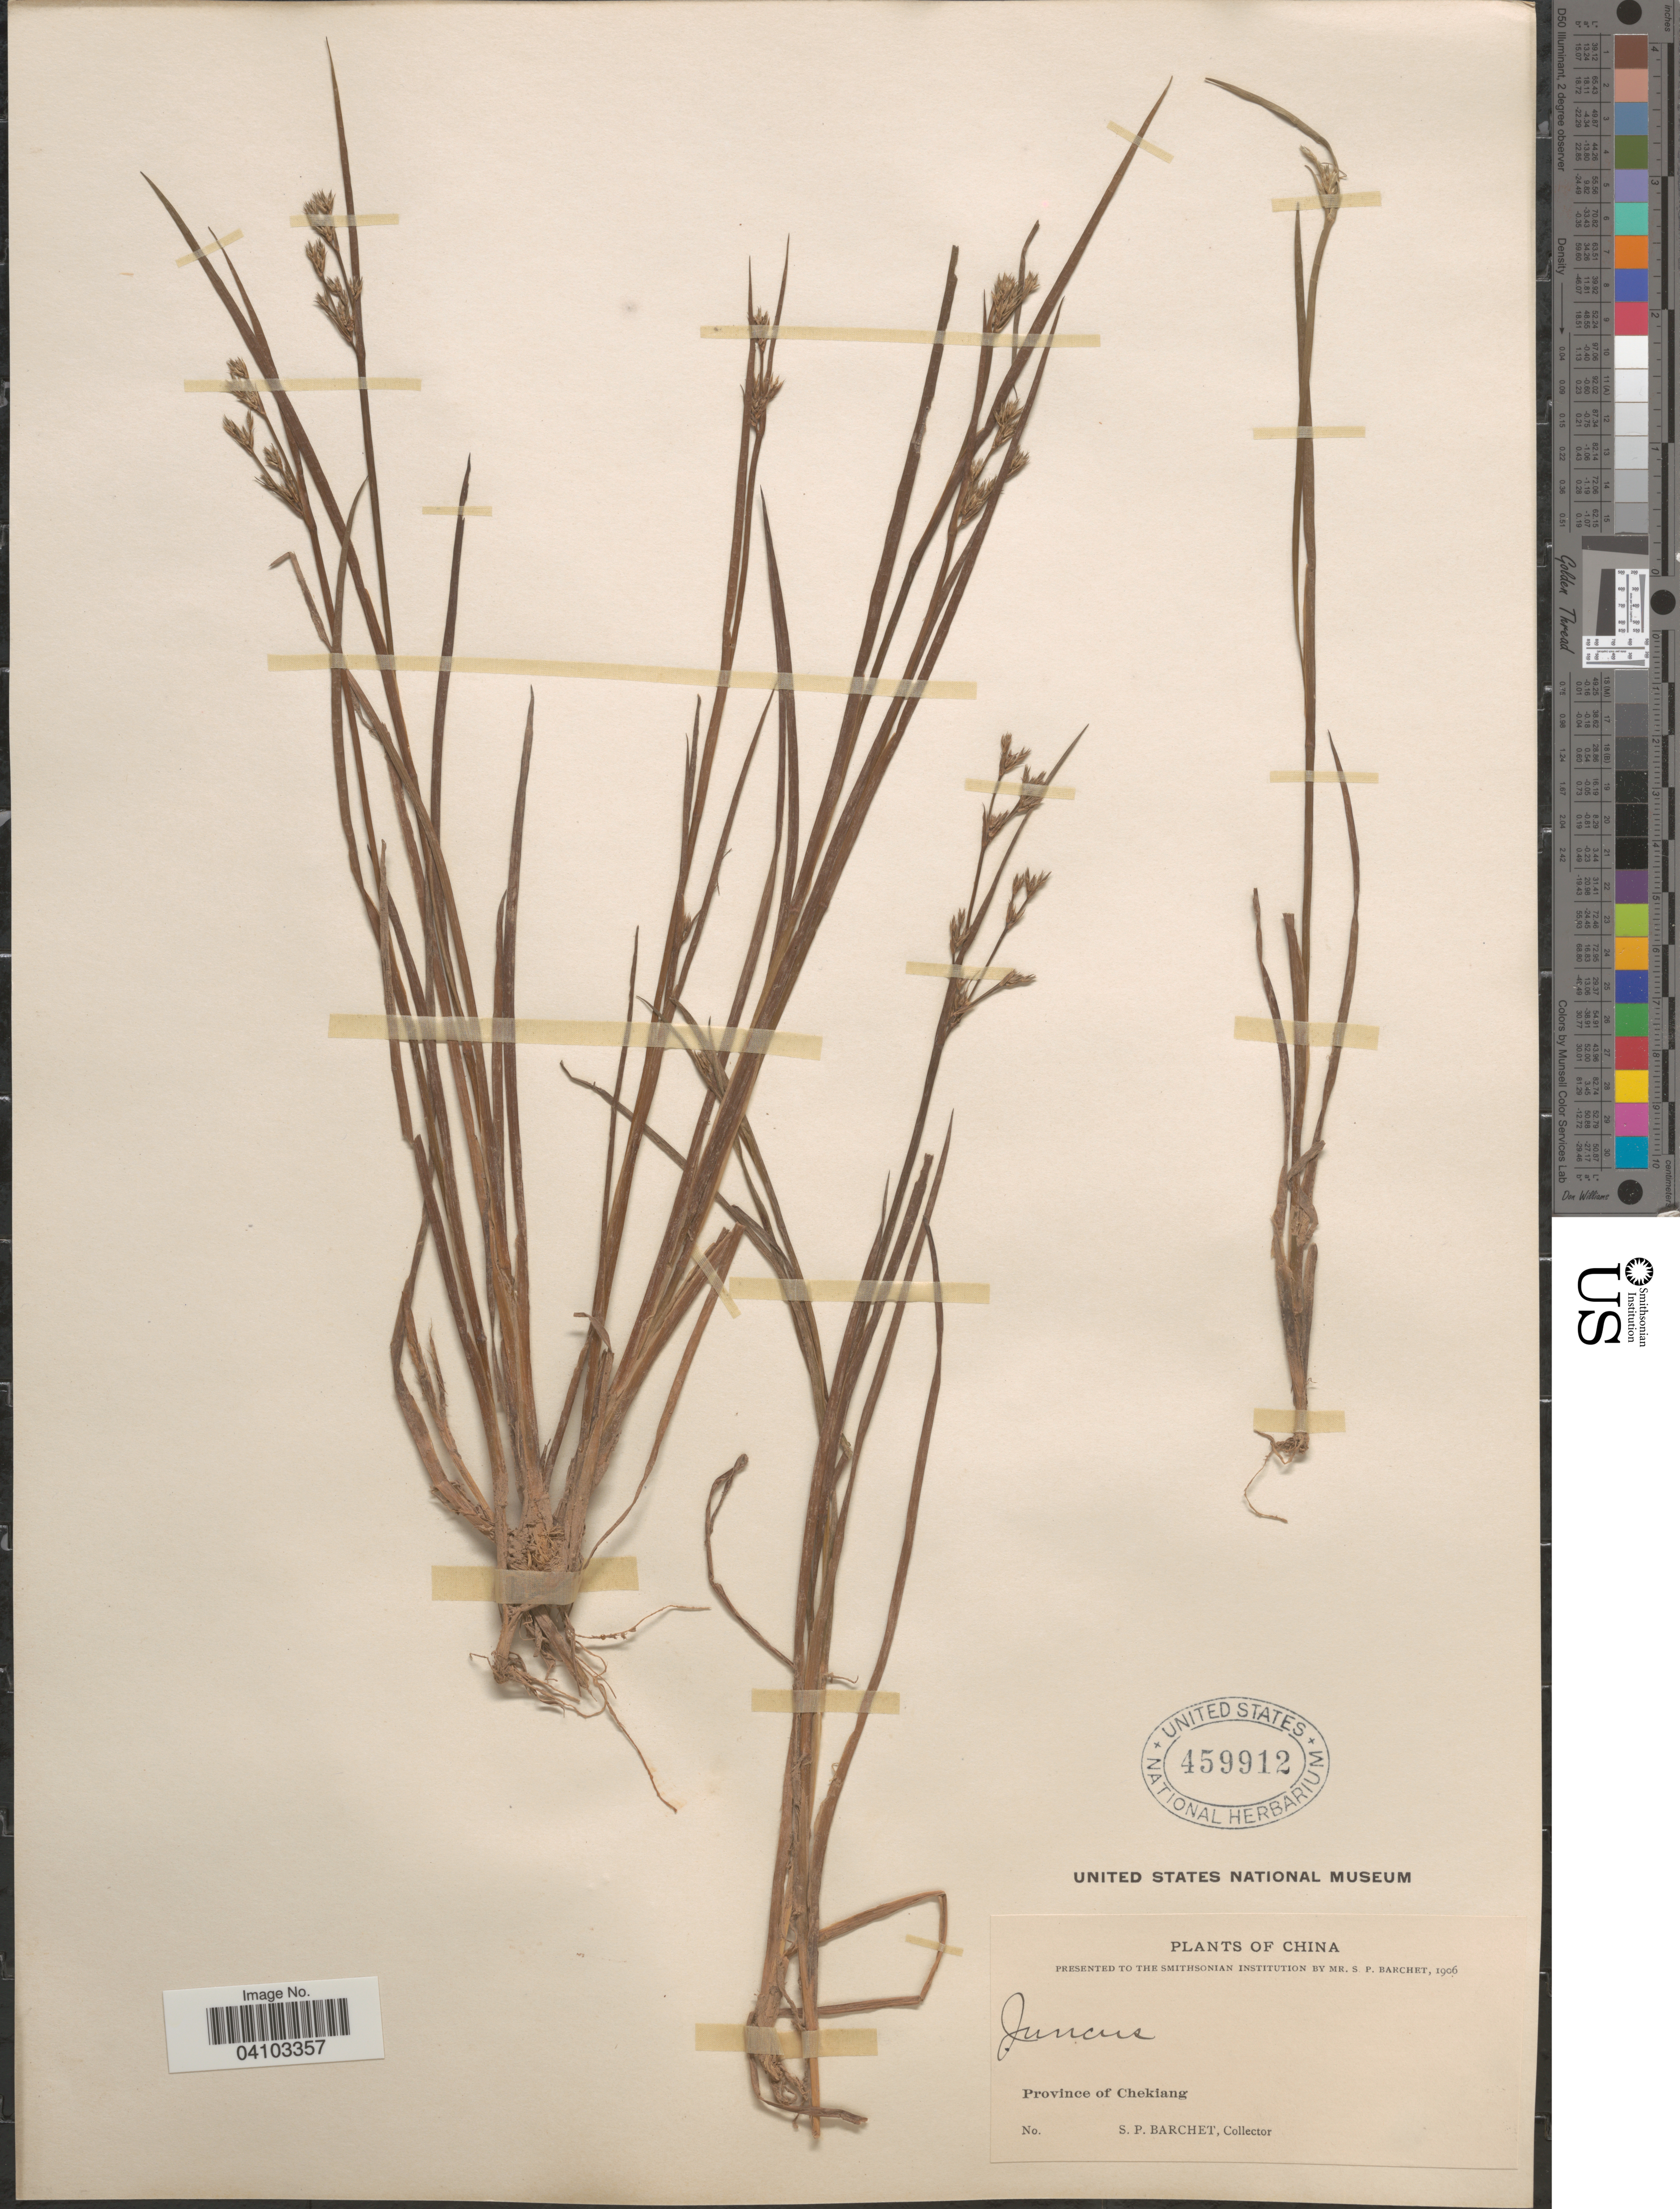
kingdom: Plantae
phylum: Tracheophyta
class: Liliopsida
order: Poales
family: Juncaceae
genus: Juncus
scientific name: Juncus sp.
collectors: S. P. Barchet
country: China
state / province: Zhejiang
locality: Province of Chekiang.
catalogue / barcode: US 459912